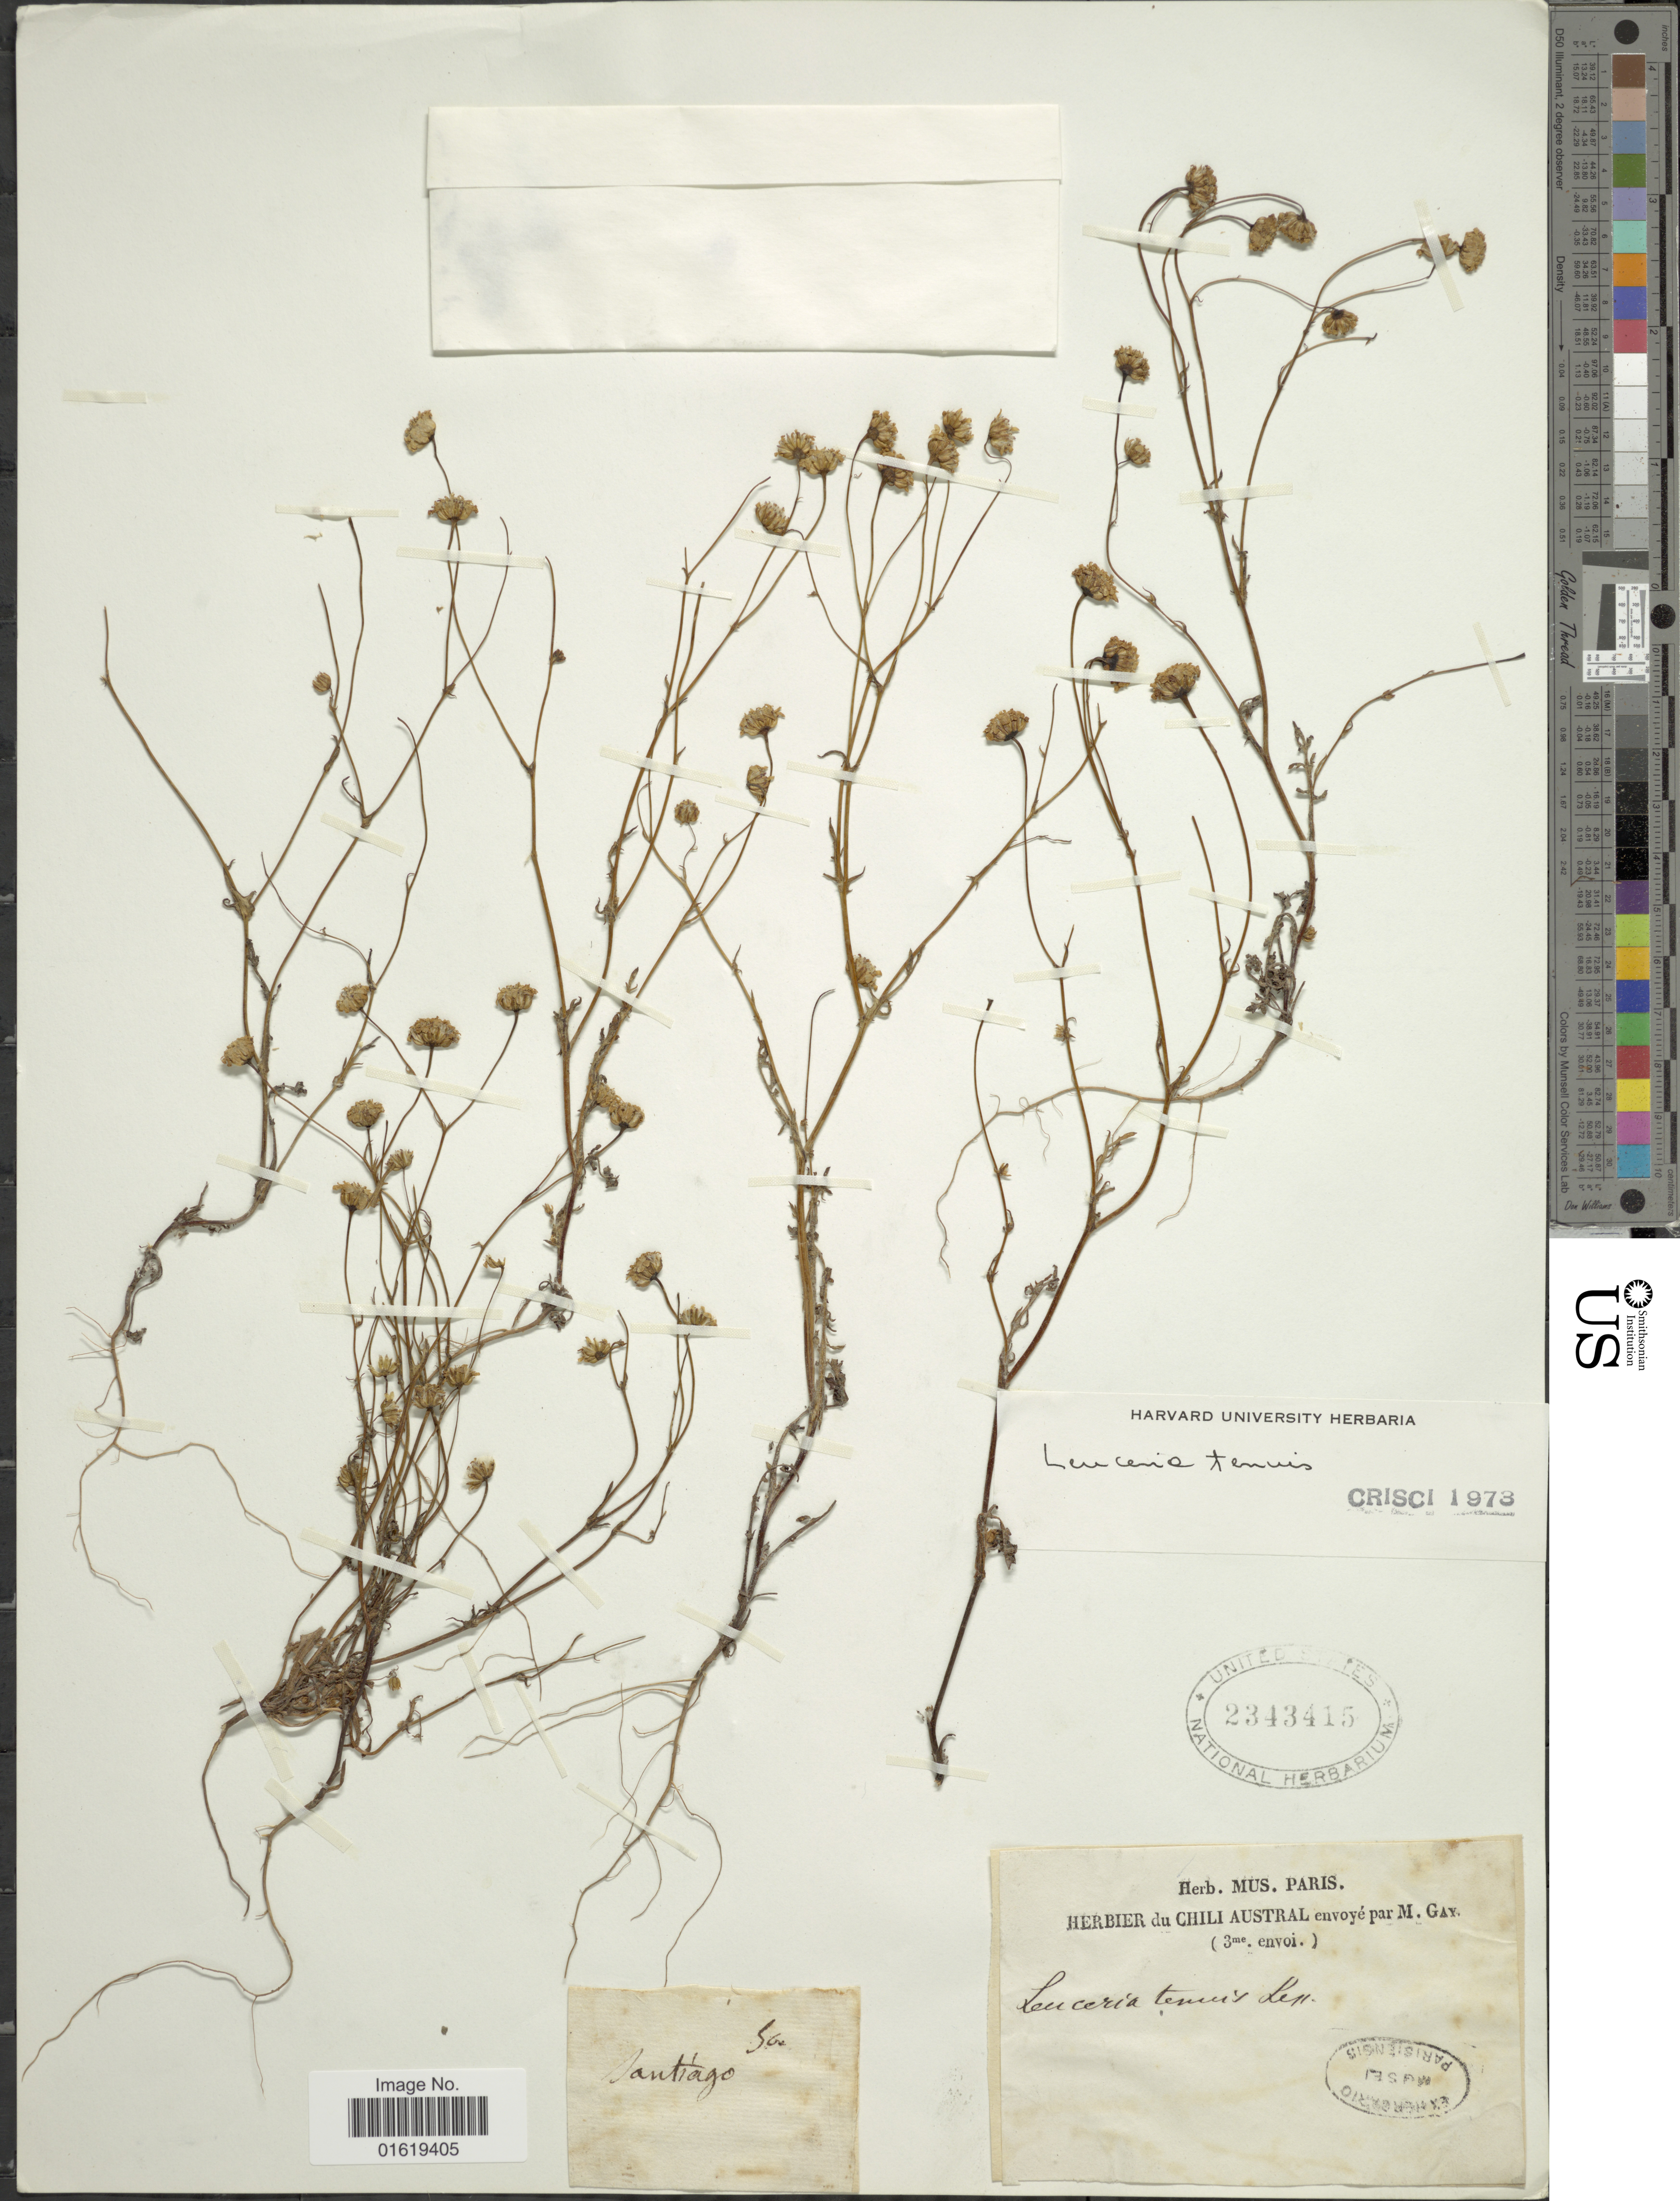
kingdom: Plantae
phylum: Tracheophyta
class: Magnoliopsida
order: Asterales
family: Asteraceae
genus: Leucheria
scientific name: Leucheria tenuis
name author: Less.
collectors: M. Gay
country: Chile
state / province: Región Metropolitana (RM)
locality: Santiago.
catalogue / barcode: US 2343415